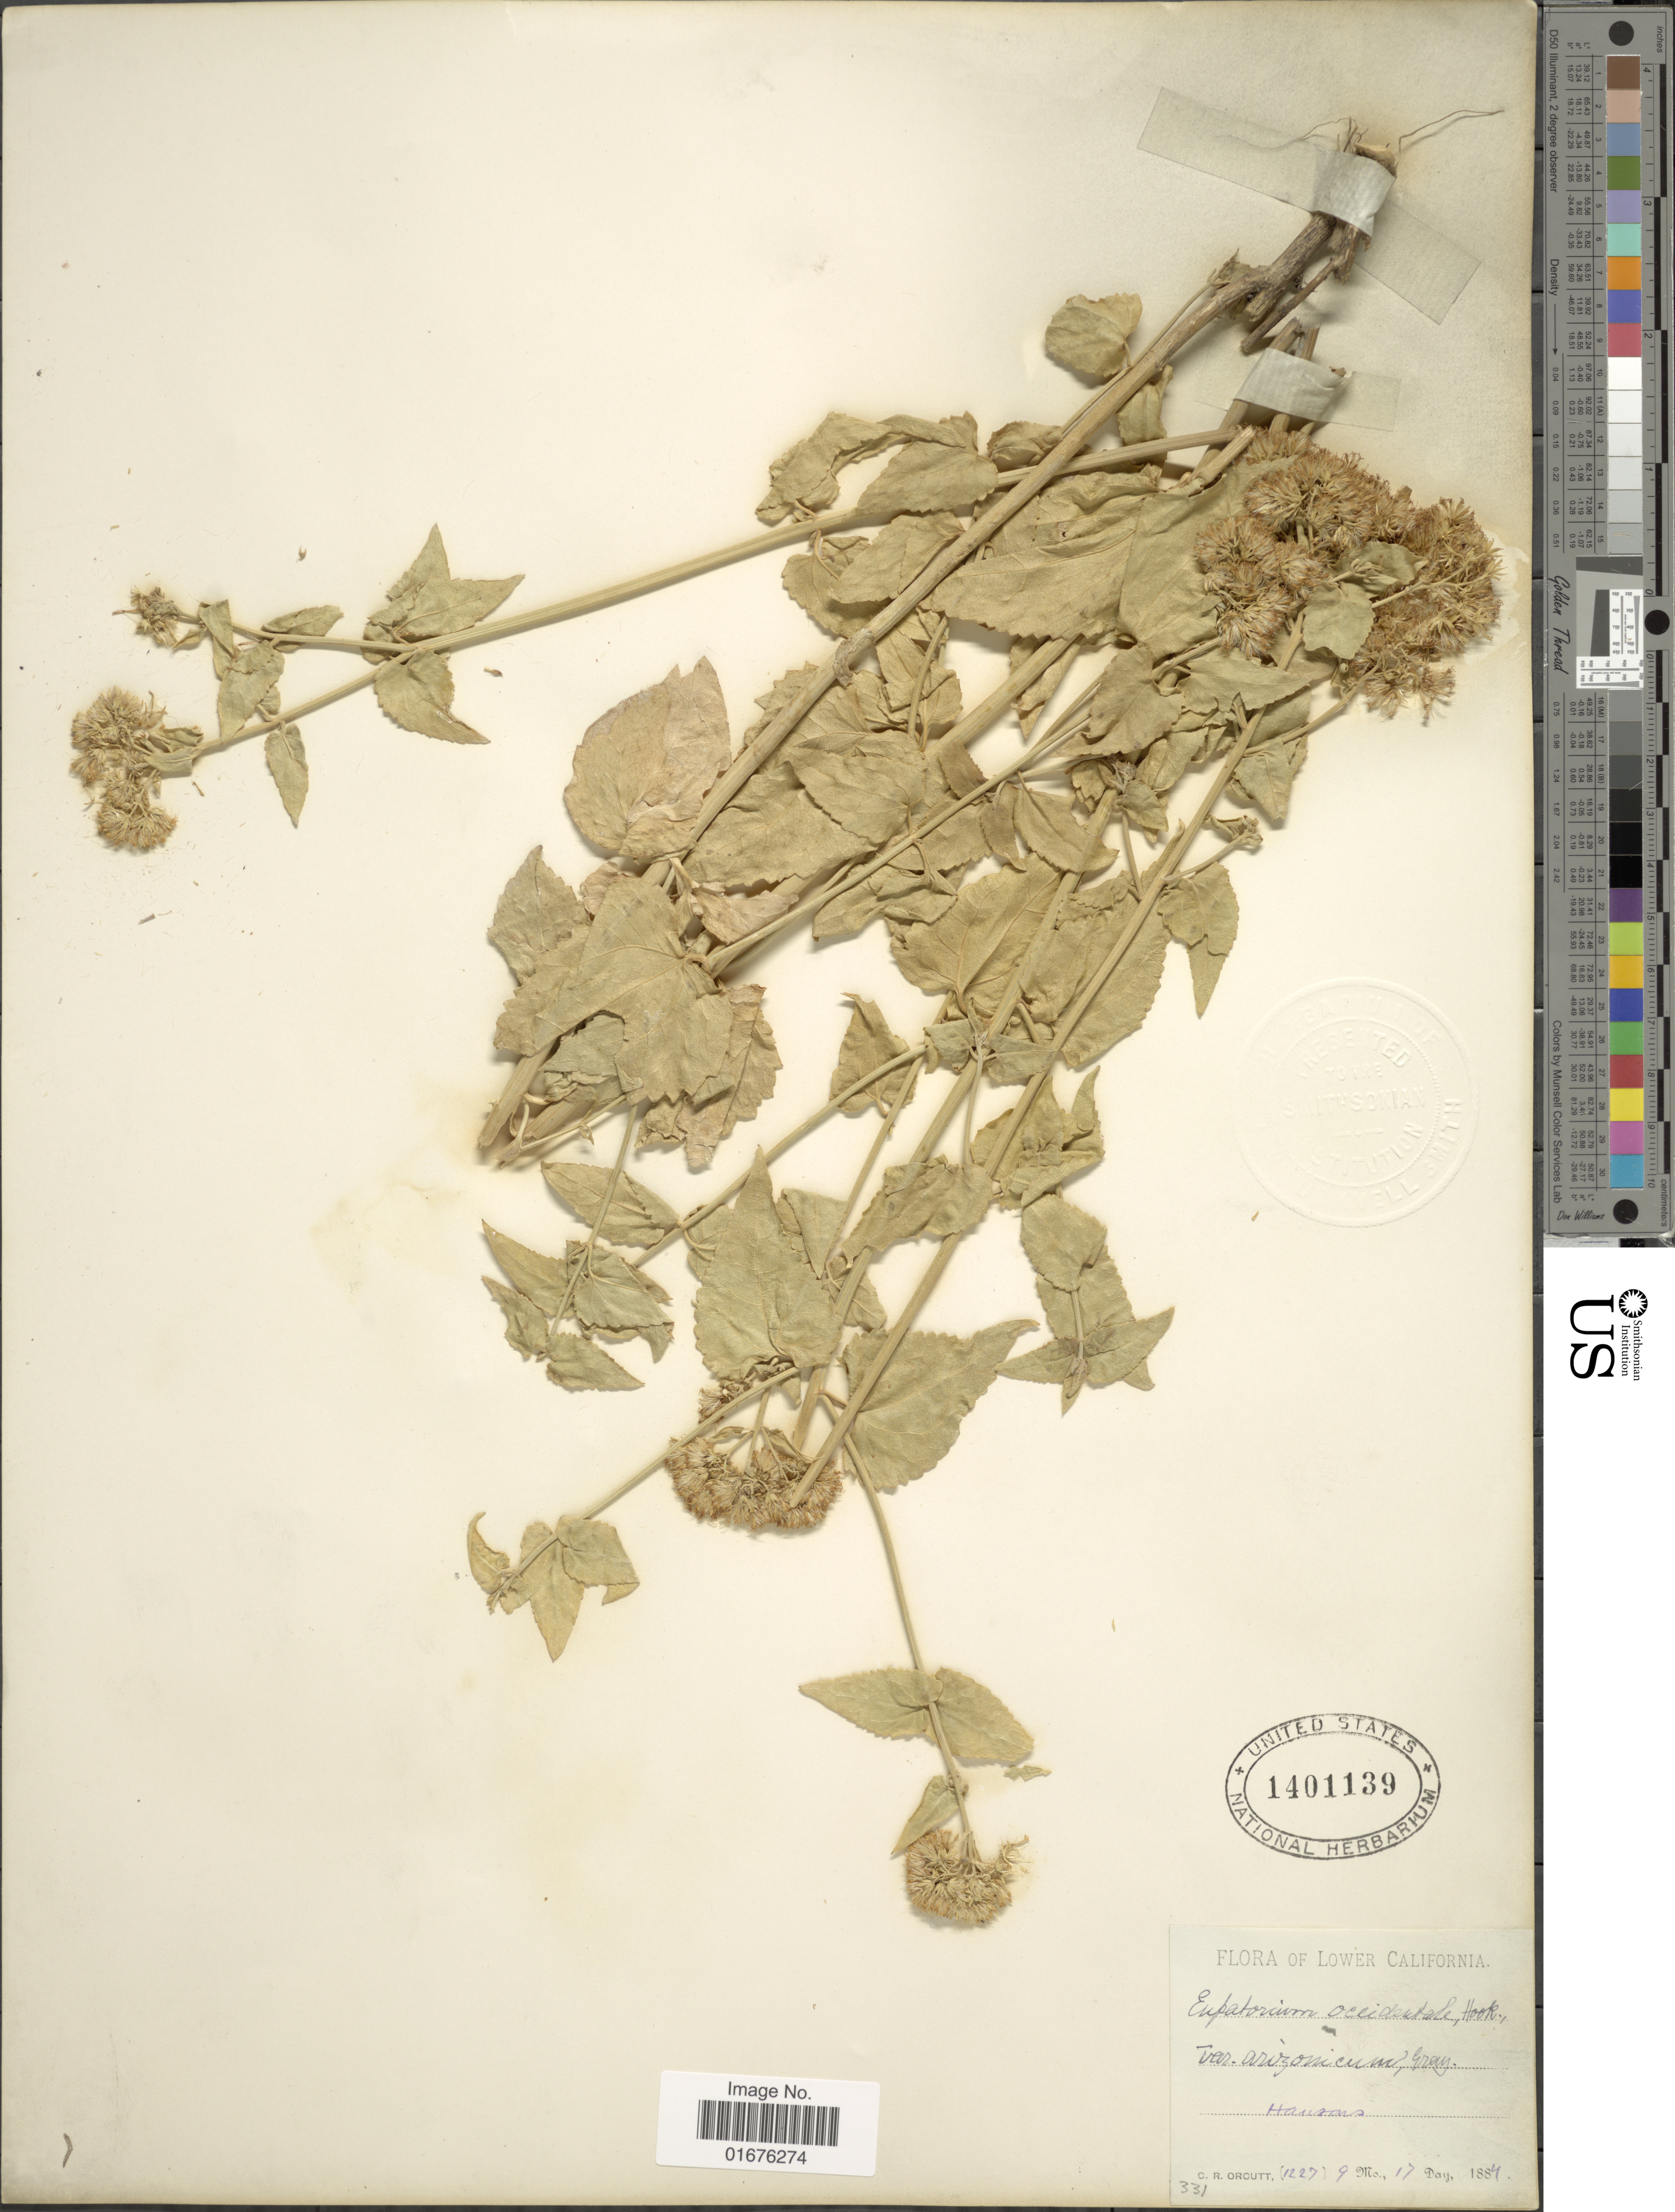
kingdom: Plantae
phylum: Tracheophyta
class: Magnoliopsida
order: Asterales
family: Asteraceae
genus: Ageratina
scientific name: Ageratina occidentalis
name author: (Hook.) R.M. King & H. Rob.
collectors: C. R. Orcutt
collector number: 1227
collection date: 1884-09-17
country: Mexico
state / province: Baja California Norte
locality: Hansons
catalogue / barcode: US 1401139